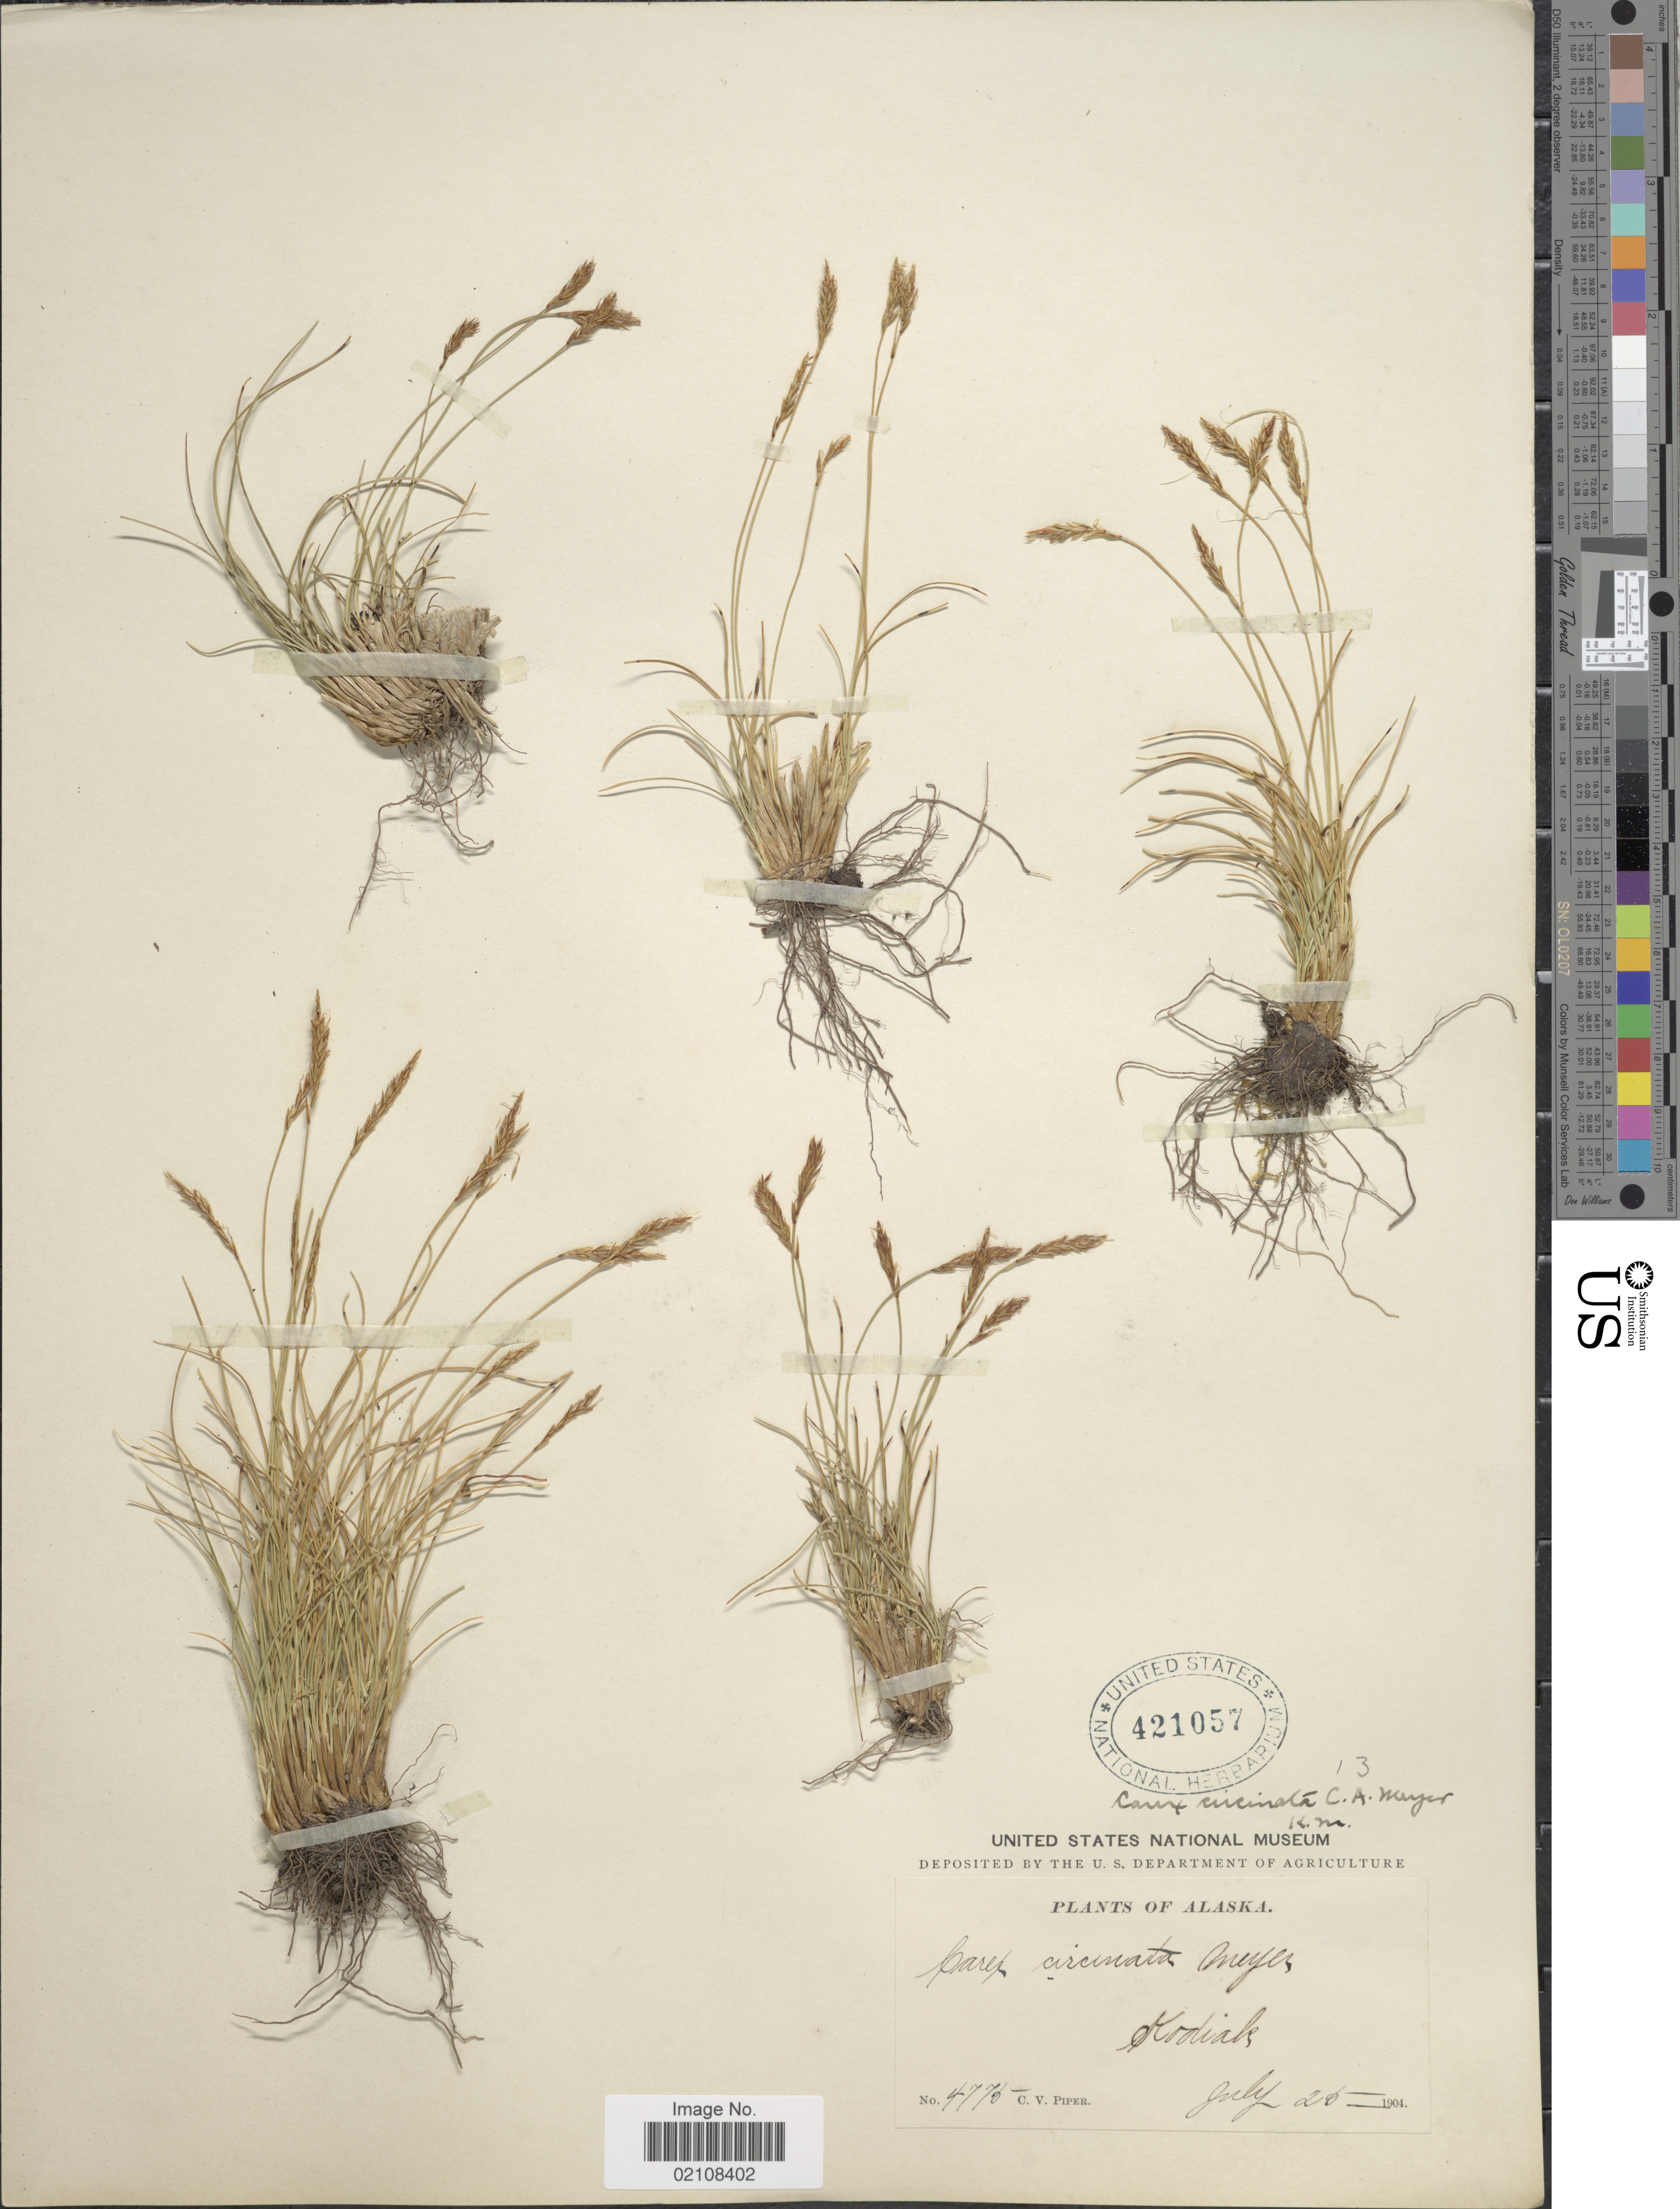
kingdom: Plantae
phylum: Tracheophyta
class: Liliopsida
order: Poales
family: Cyperaceae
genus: Carex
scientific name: Carex circinata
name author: C.A. Mey.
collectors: C. V. Piper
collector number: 4775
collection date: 1904-07-25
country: United States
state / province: Alaska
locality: Kodiak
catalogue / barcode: US 421057